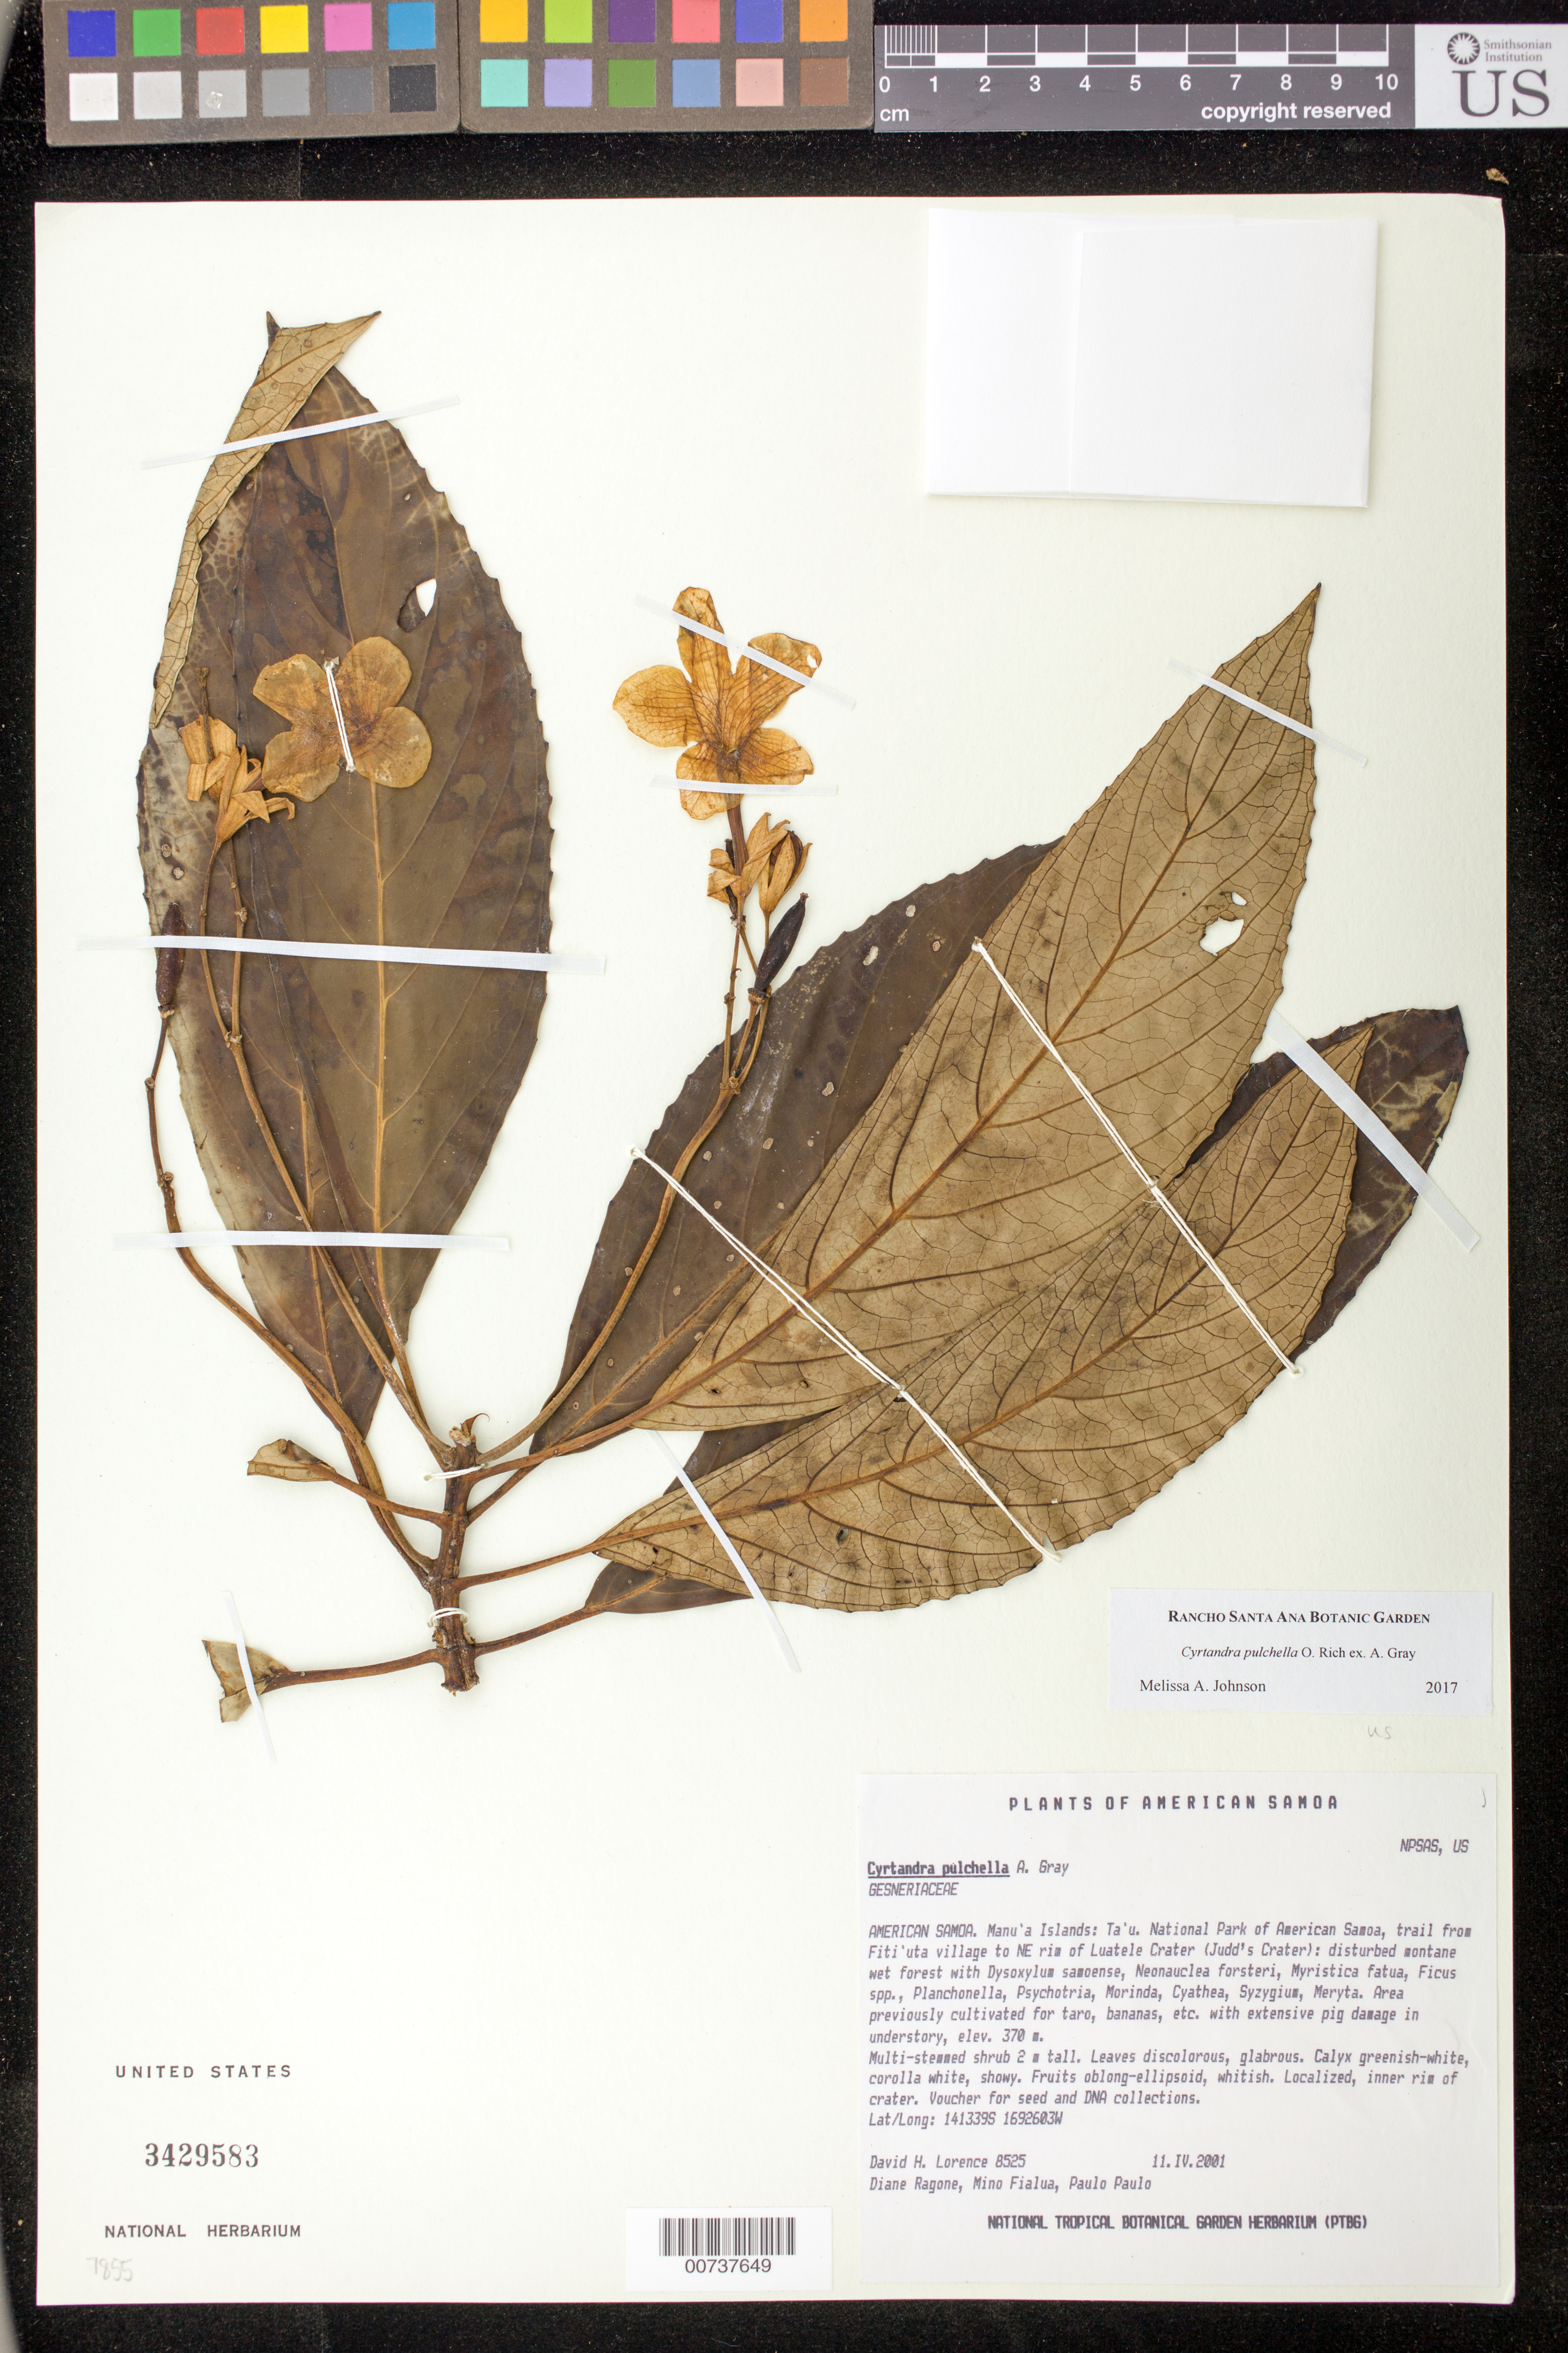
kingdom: Plantae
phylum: Tracheophyta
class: Magnoliopsida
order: Lamiales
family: Gesneriaceae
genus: Cyrtandra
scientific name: Cyrtandra pulchella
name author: W. Rich ex A. Gray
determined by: Johnson, Melissa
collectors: D. Lorence, D. Ragone, M. Fialua & P. Paulo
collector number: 8525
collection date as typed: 11 Apr 2001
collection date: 2001-04-11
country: American Samoa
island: Ta'u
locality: American Samoa. Manu'a Islands: Ta'u. National Park of American Samoa, trail from Fiti'uta village to NE rim of Luatele Crater (Judd's Crater)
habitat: Disturbed montane wet forest… area previously cultivated for taro, bananas, etc. with extensive pig damage in understory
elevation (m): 370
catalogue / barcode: US 3429583